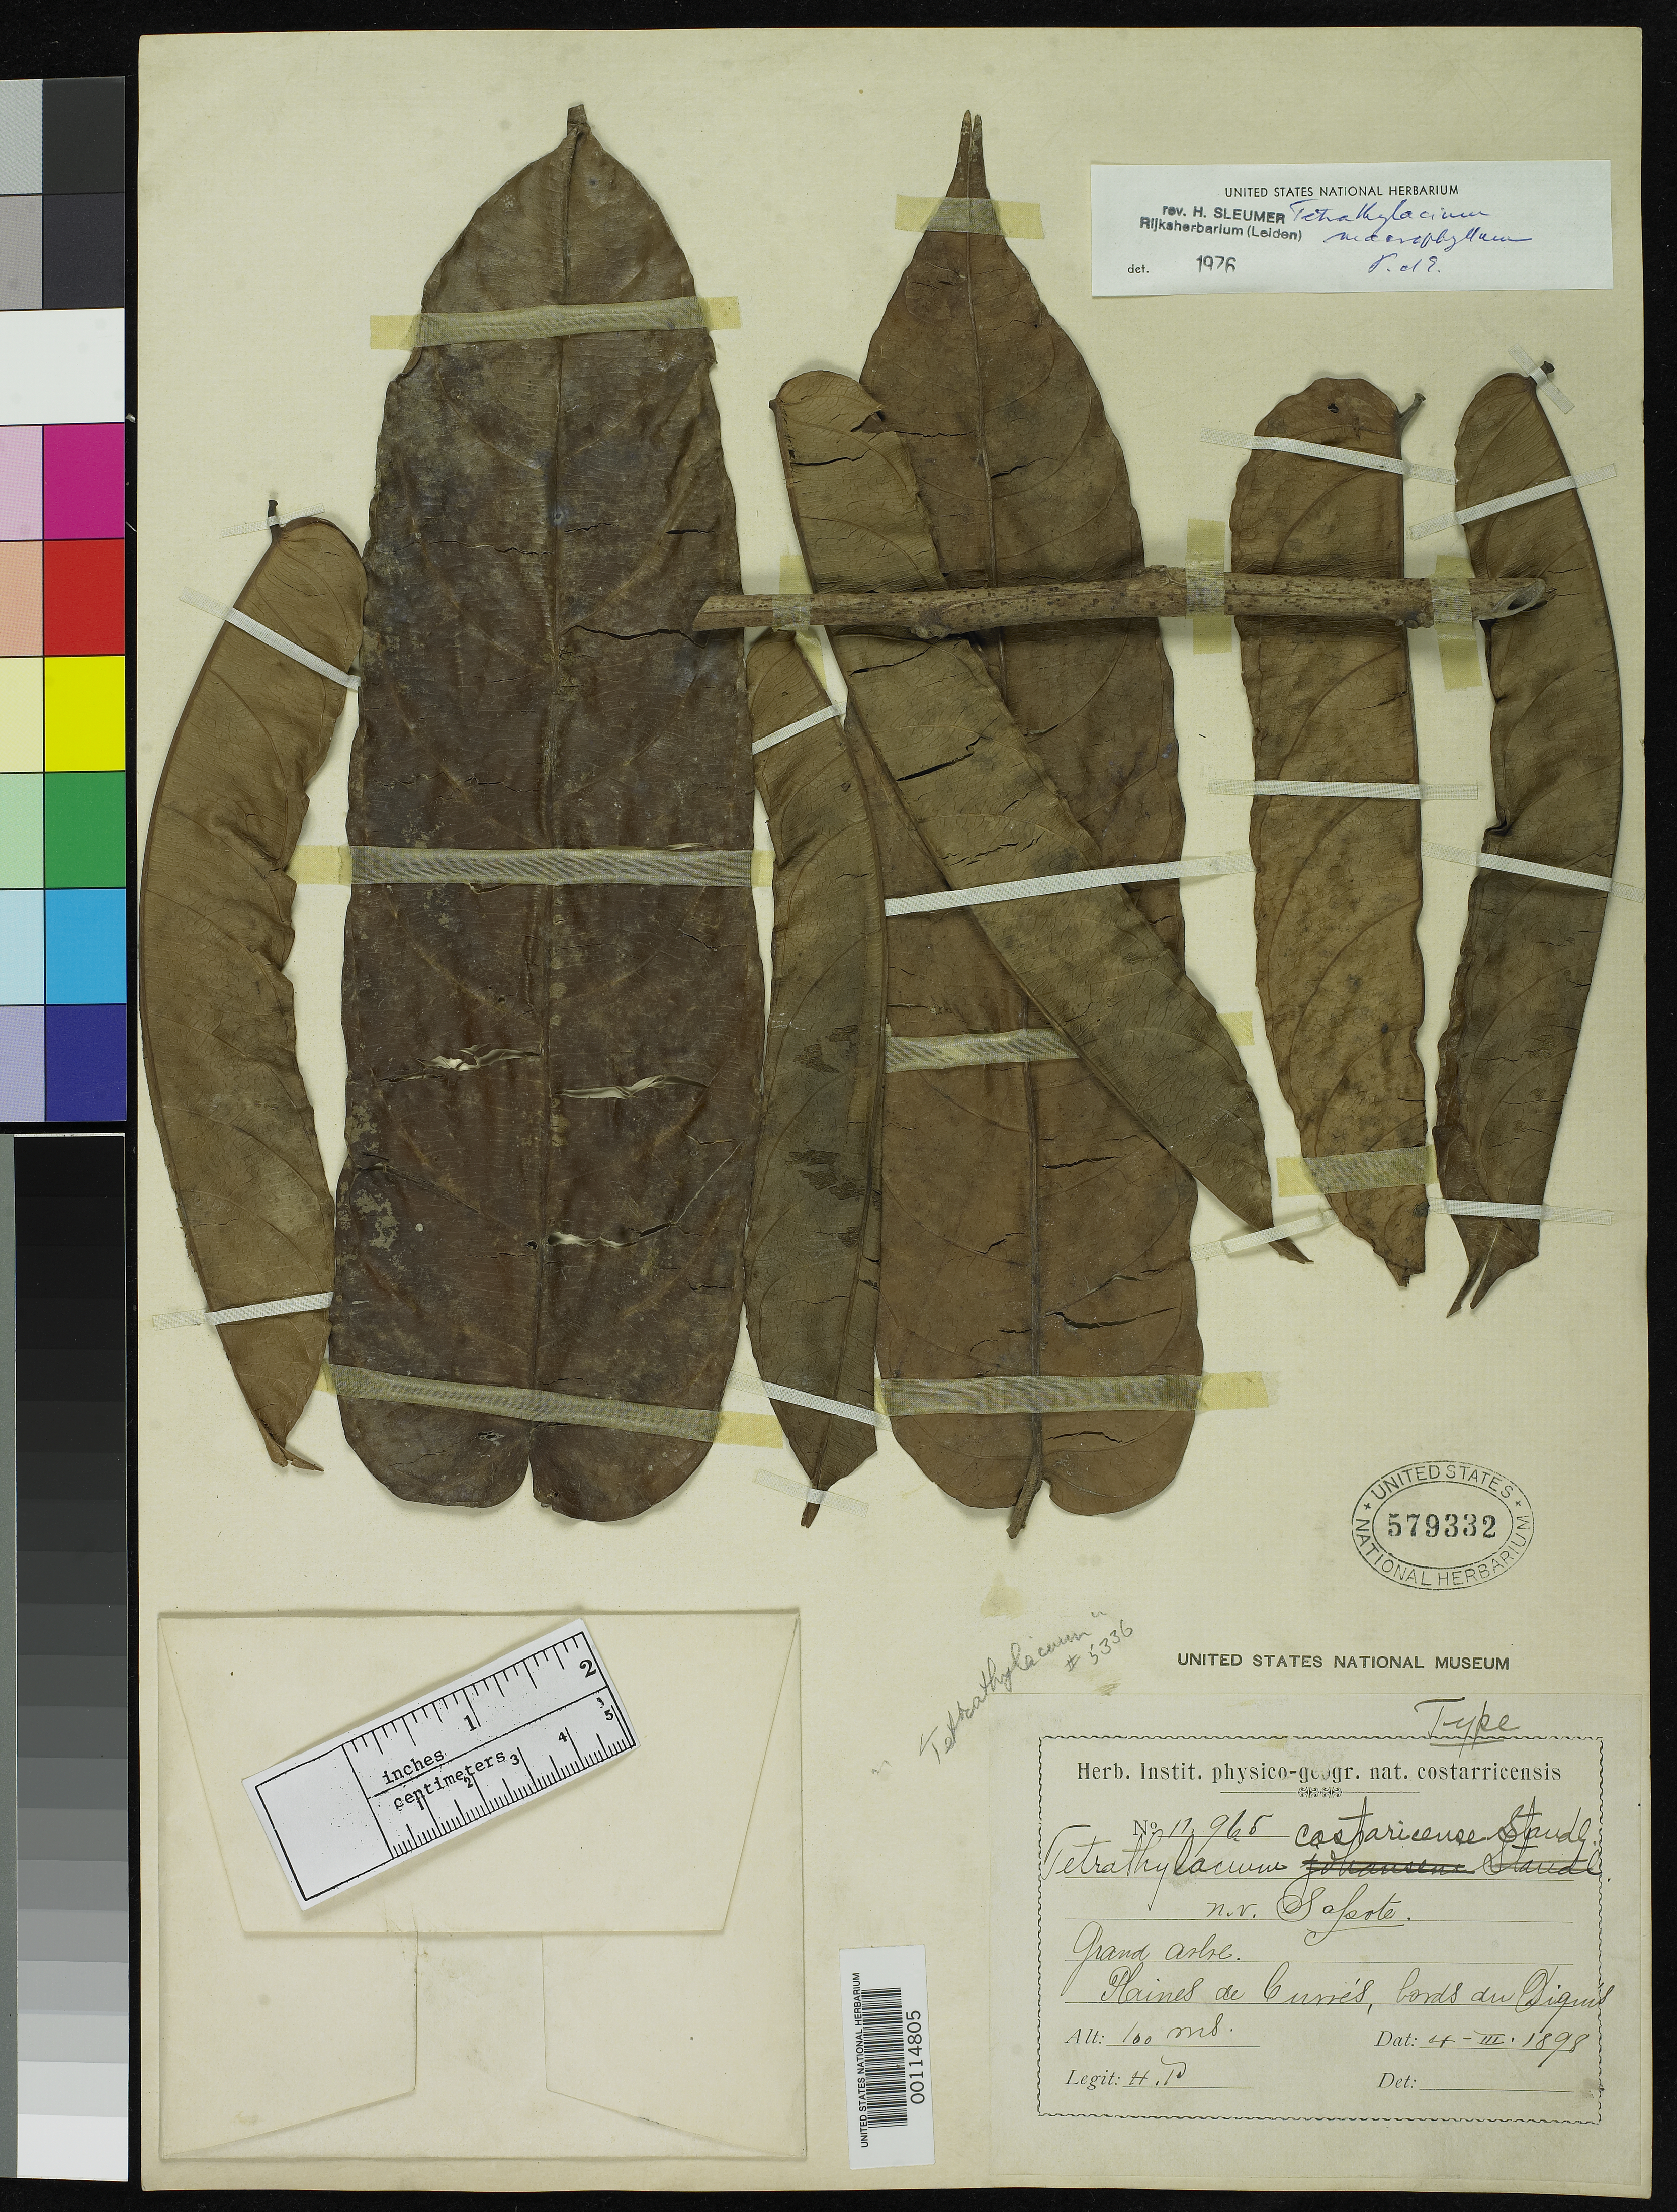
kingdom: Plantae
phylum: Tracheophyta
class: Magnoliopsida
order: Malpighiales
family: Salicaceae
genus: Tetrathylacium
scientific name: Tetrathylacium costaricense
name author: Standl.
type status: Holotype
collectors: H. F. Pittier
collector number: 11968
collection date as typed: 04 Mar 1898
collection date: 1898-03-04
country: Costa Rica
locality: Curris, along Rio Diquis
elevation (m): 100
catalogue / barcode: US 579332